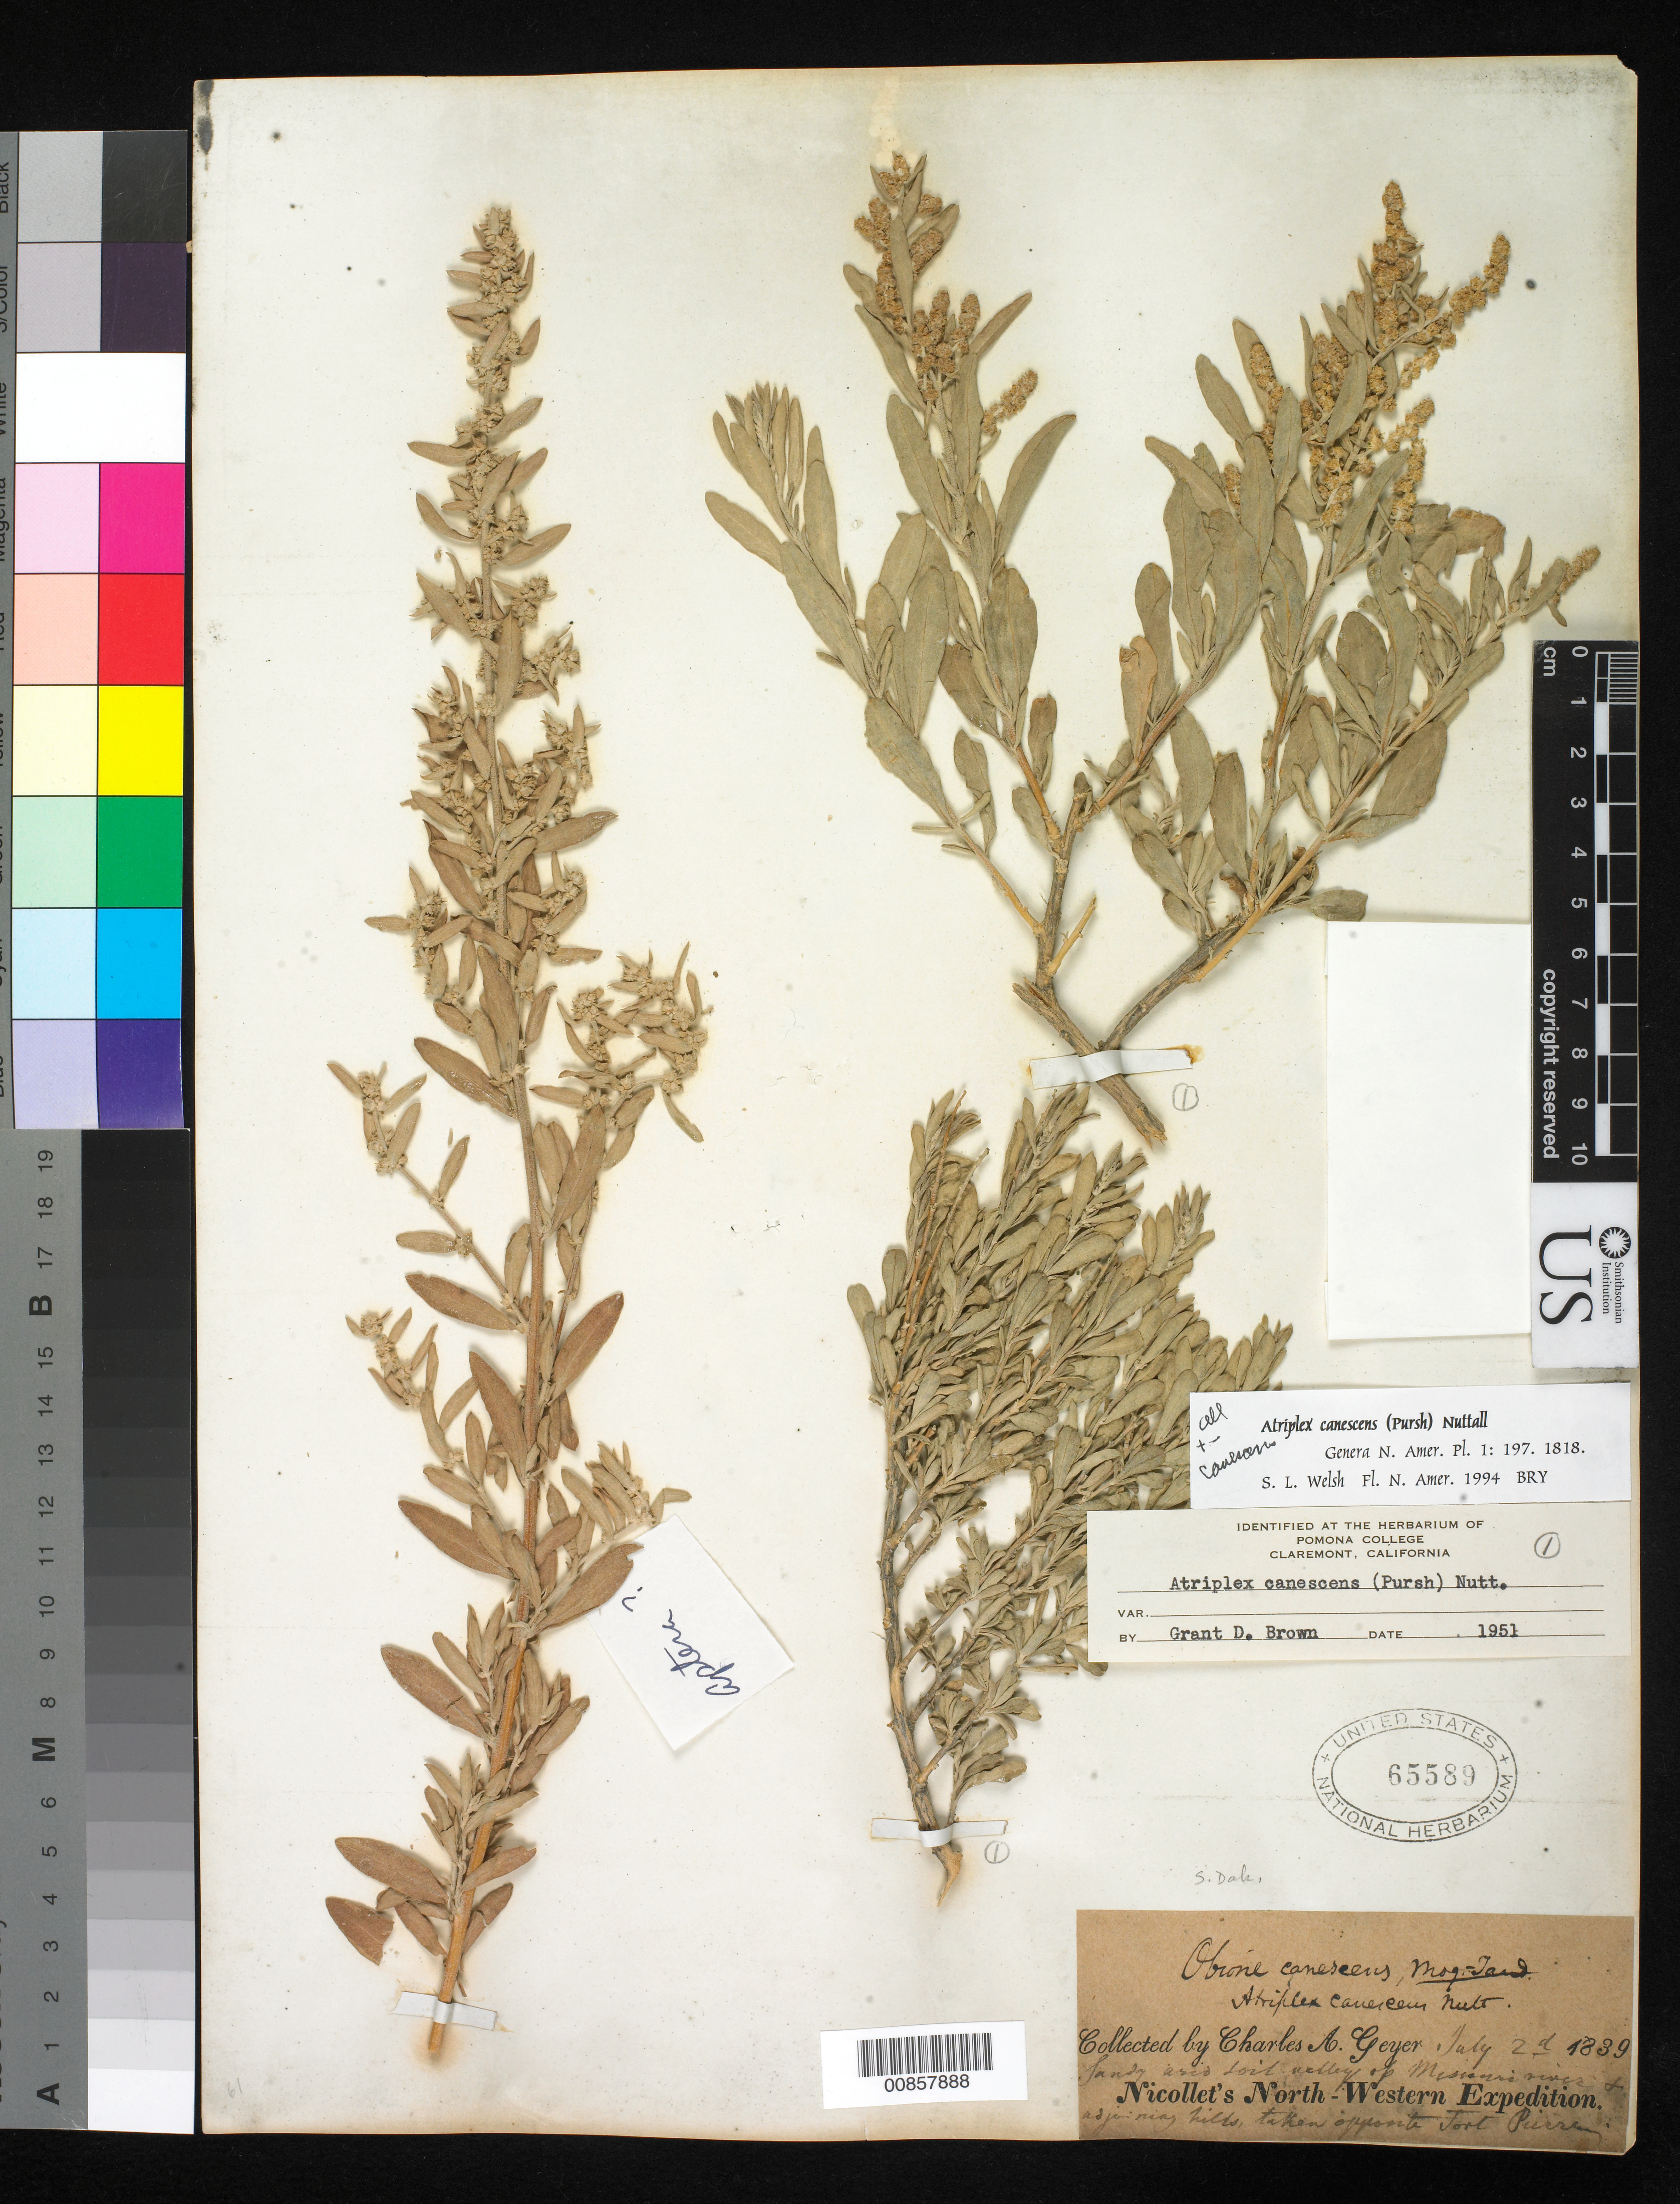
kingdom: Plantae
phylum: Tracheophyta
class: Magnoliopsida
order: Caryophyllales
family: Amaranthaceae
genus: Atriplex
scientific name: Atriplex canescens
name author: (Pursh) Nutt.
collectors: C. A. Geyer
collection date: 1839-07-25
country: United States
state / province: South Dakota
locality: Valley of the Missouri River & adjoining hills, taken opposite Fort Pierre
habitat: sandy arid soil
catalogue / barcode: US 65589